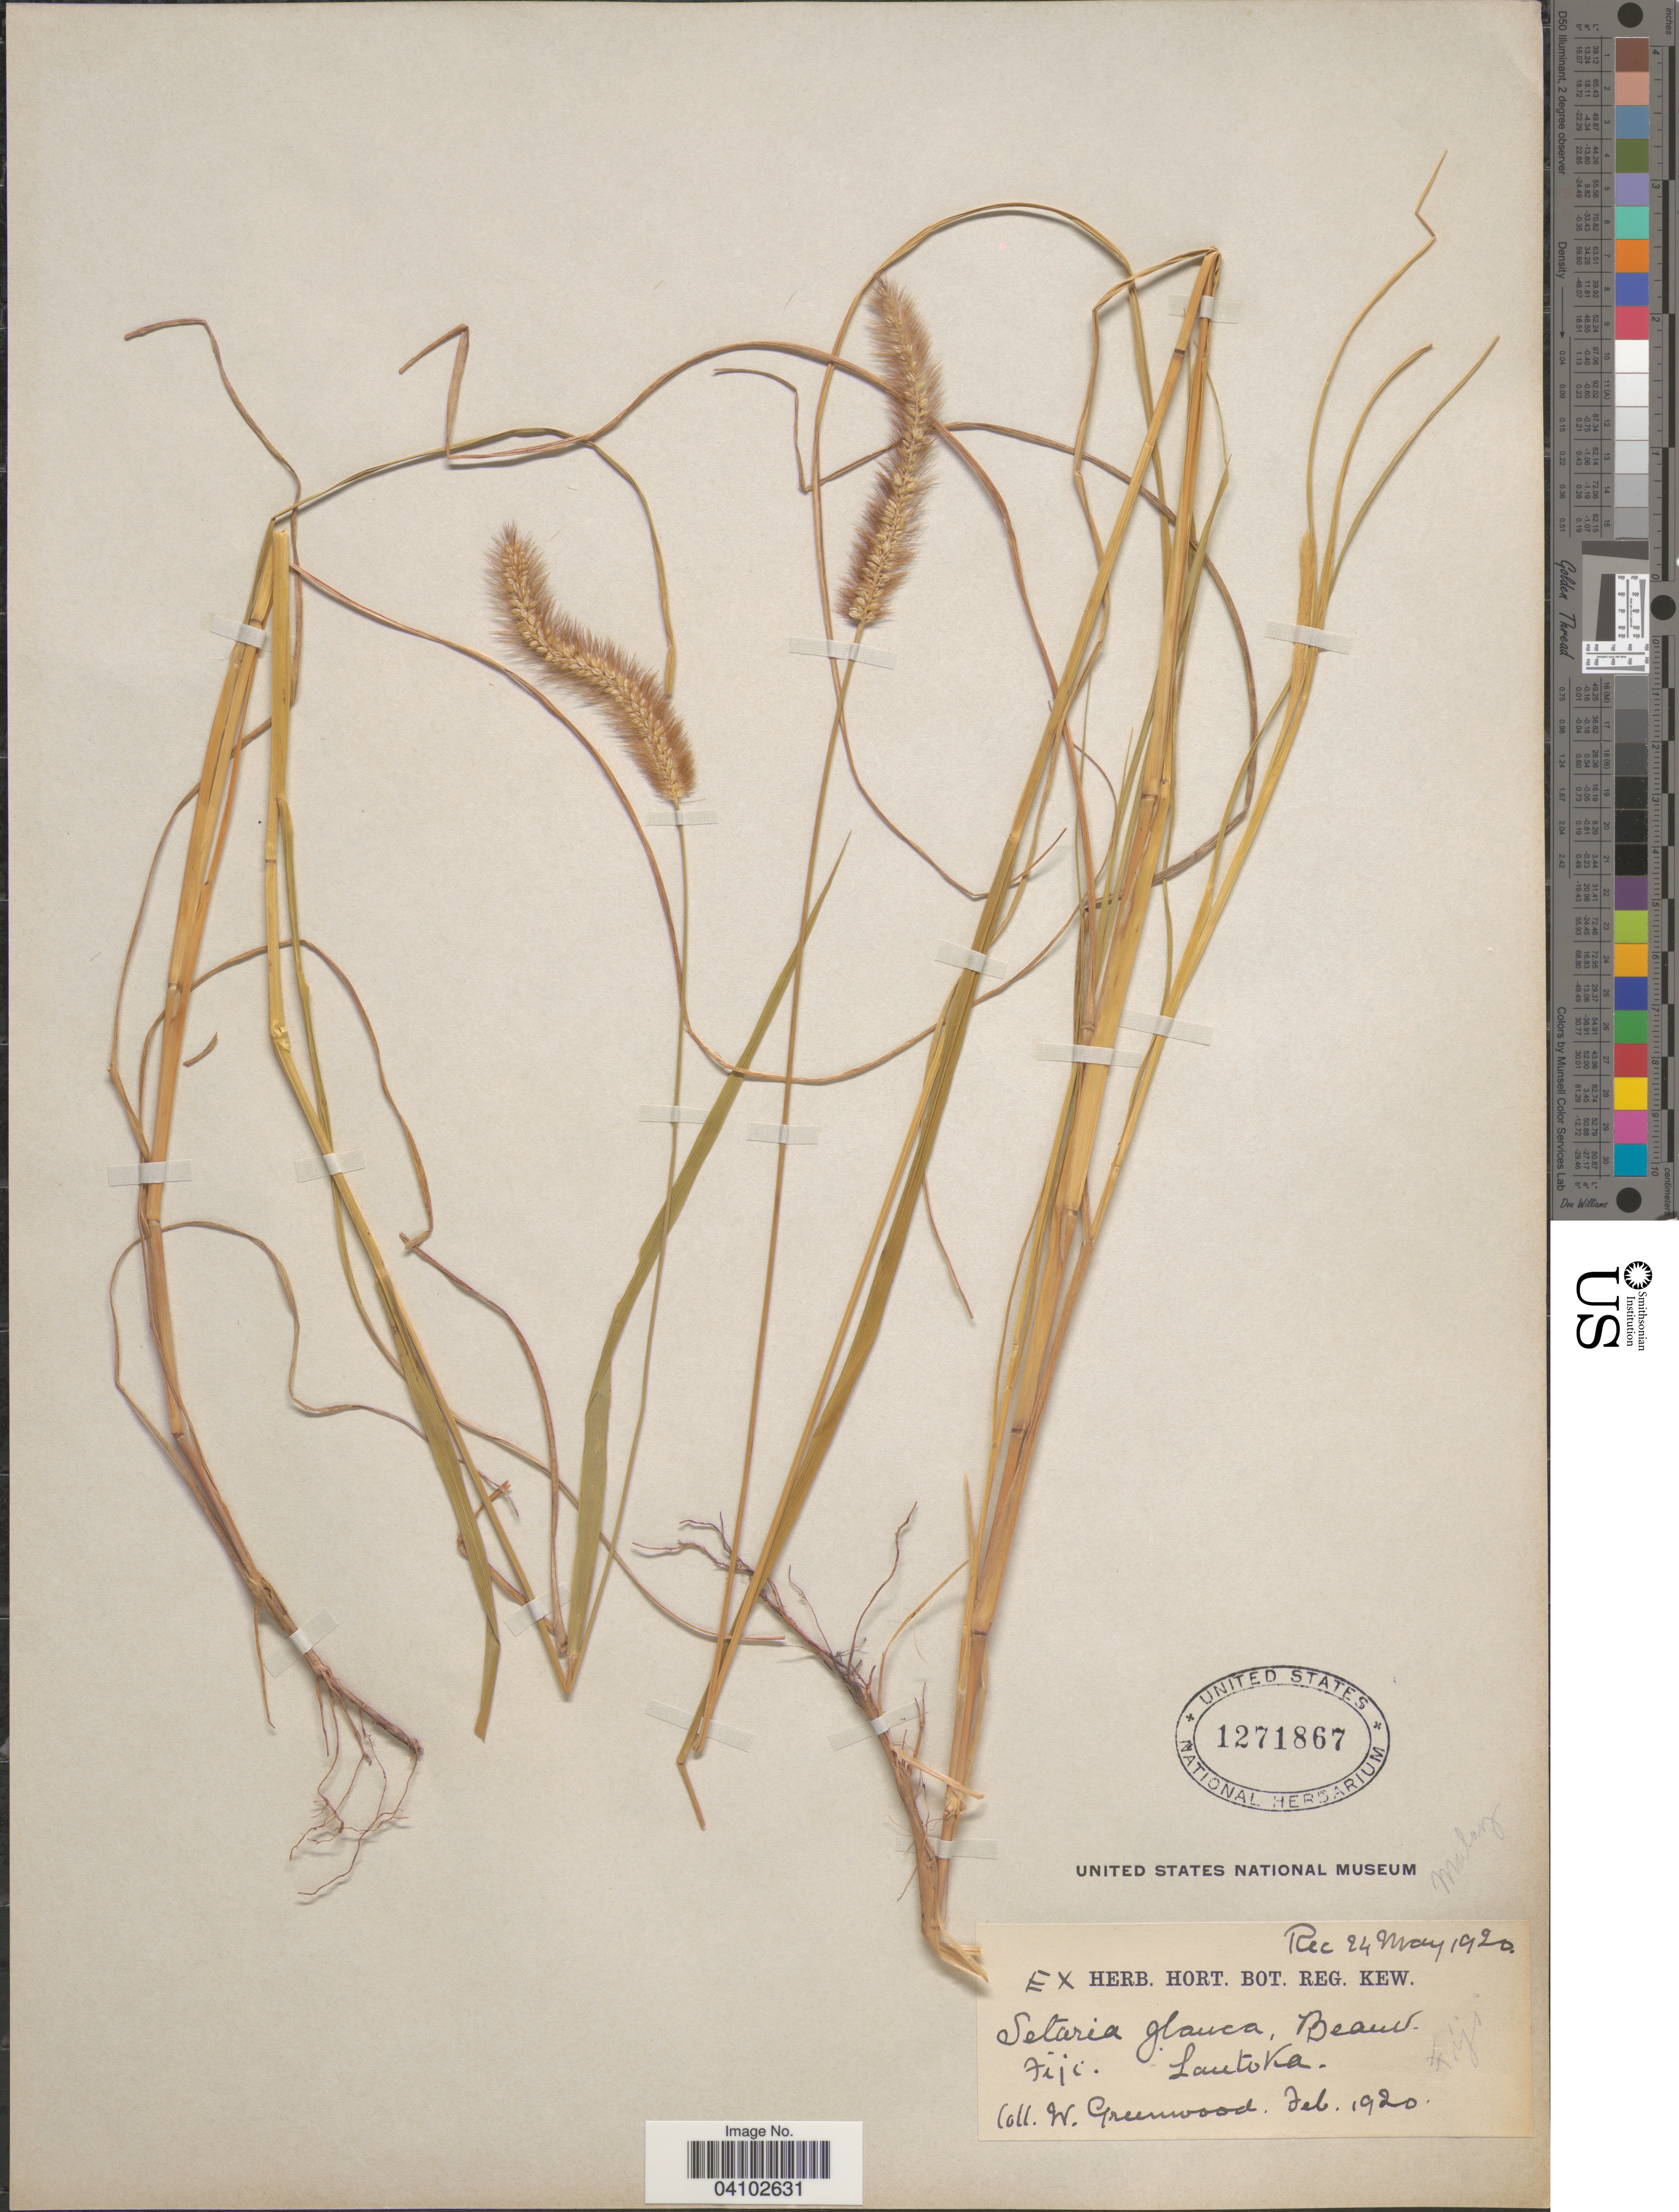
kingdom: Plantae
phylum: Tracheophyta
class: Liliopsida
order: Poales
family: Poaceae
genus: Cenchrus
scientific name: Cenchrus americanus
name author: (L.) Morrone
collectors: W. Greenwood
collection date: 1920-02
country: Fiji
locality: Lautoka.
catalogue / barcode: US 1271867